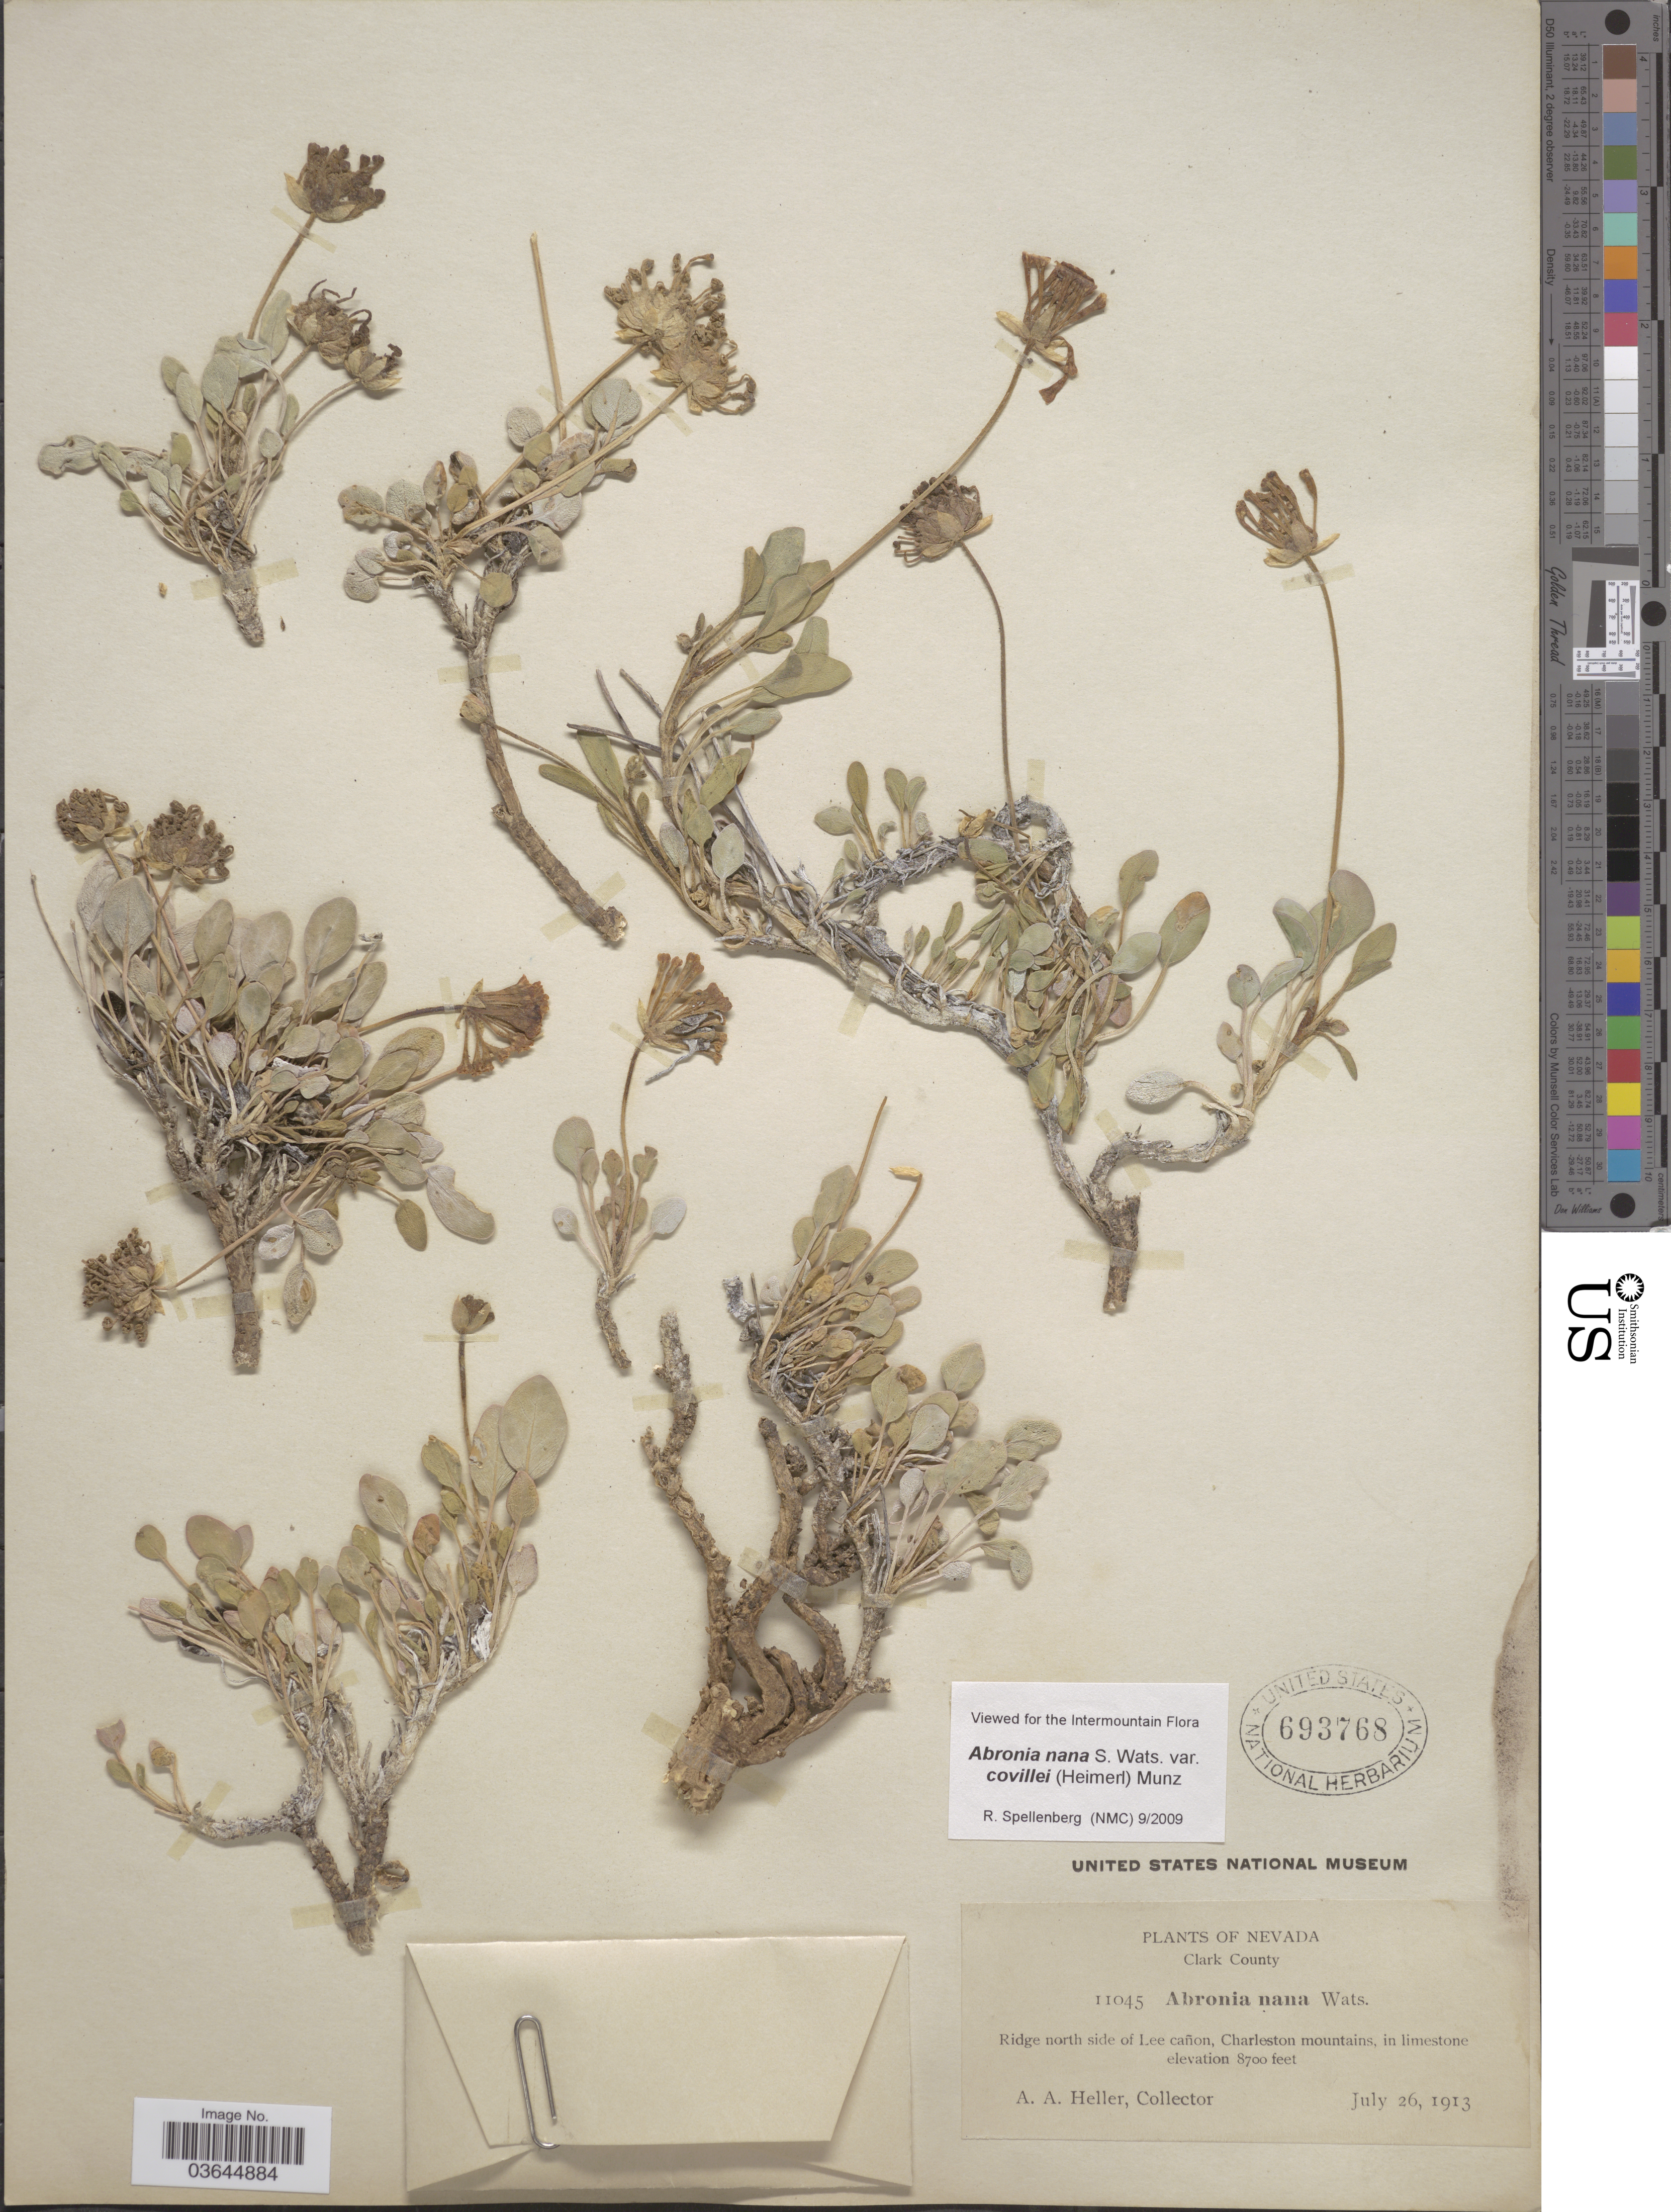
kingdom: Plantae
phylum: Tracheophyta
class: Magnoliopsida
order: Caryophyllales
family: Nyctaginaceae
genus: Abronia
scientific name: Abronia nana var. covillei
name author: (Heimerl) Munz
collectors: A. A. Heller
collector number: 11045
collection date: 1913-07-26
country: United States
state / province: Nevada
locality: Clark County. Ridge north side of Lee cañon, Charleston mountains.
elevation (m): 2652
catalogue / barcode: US 693768